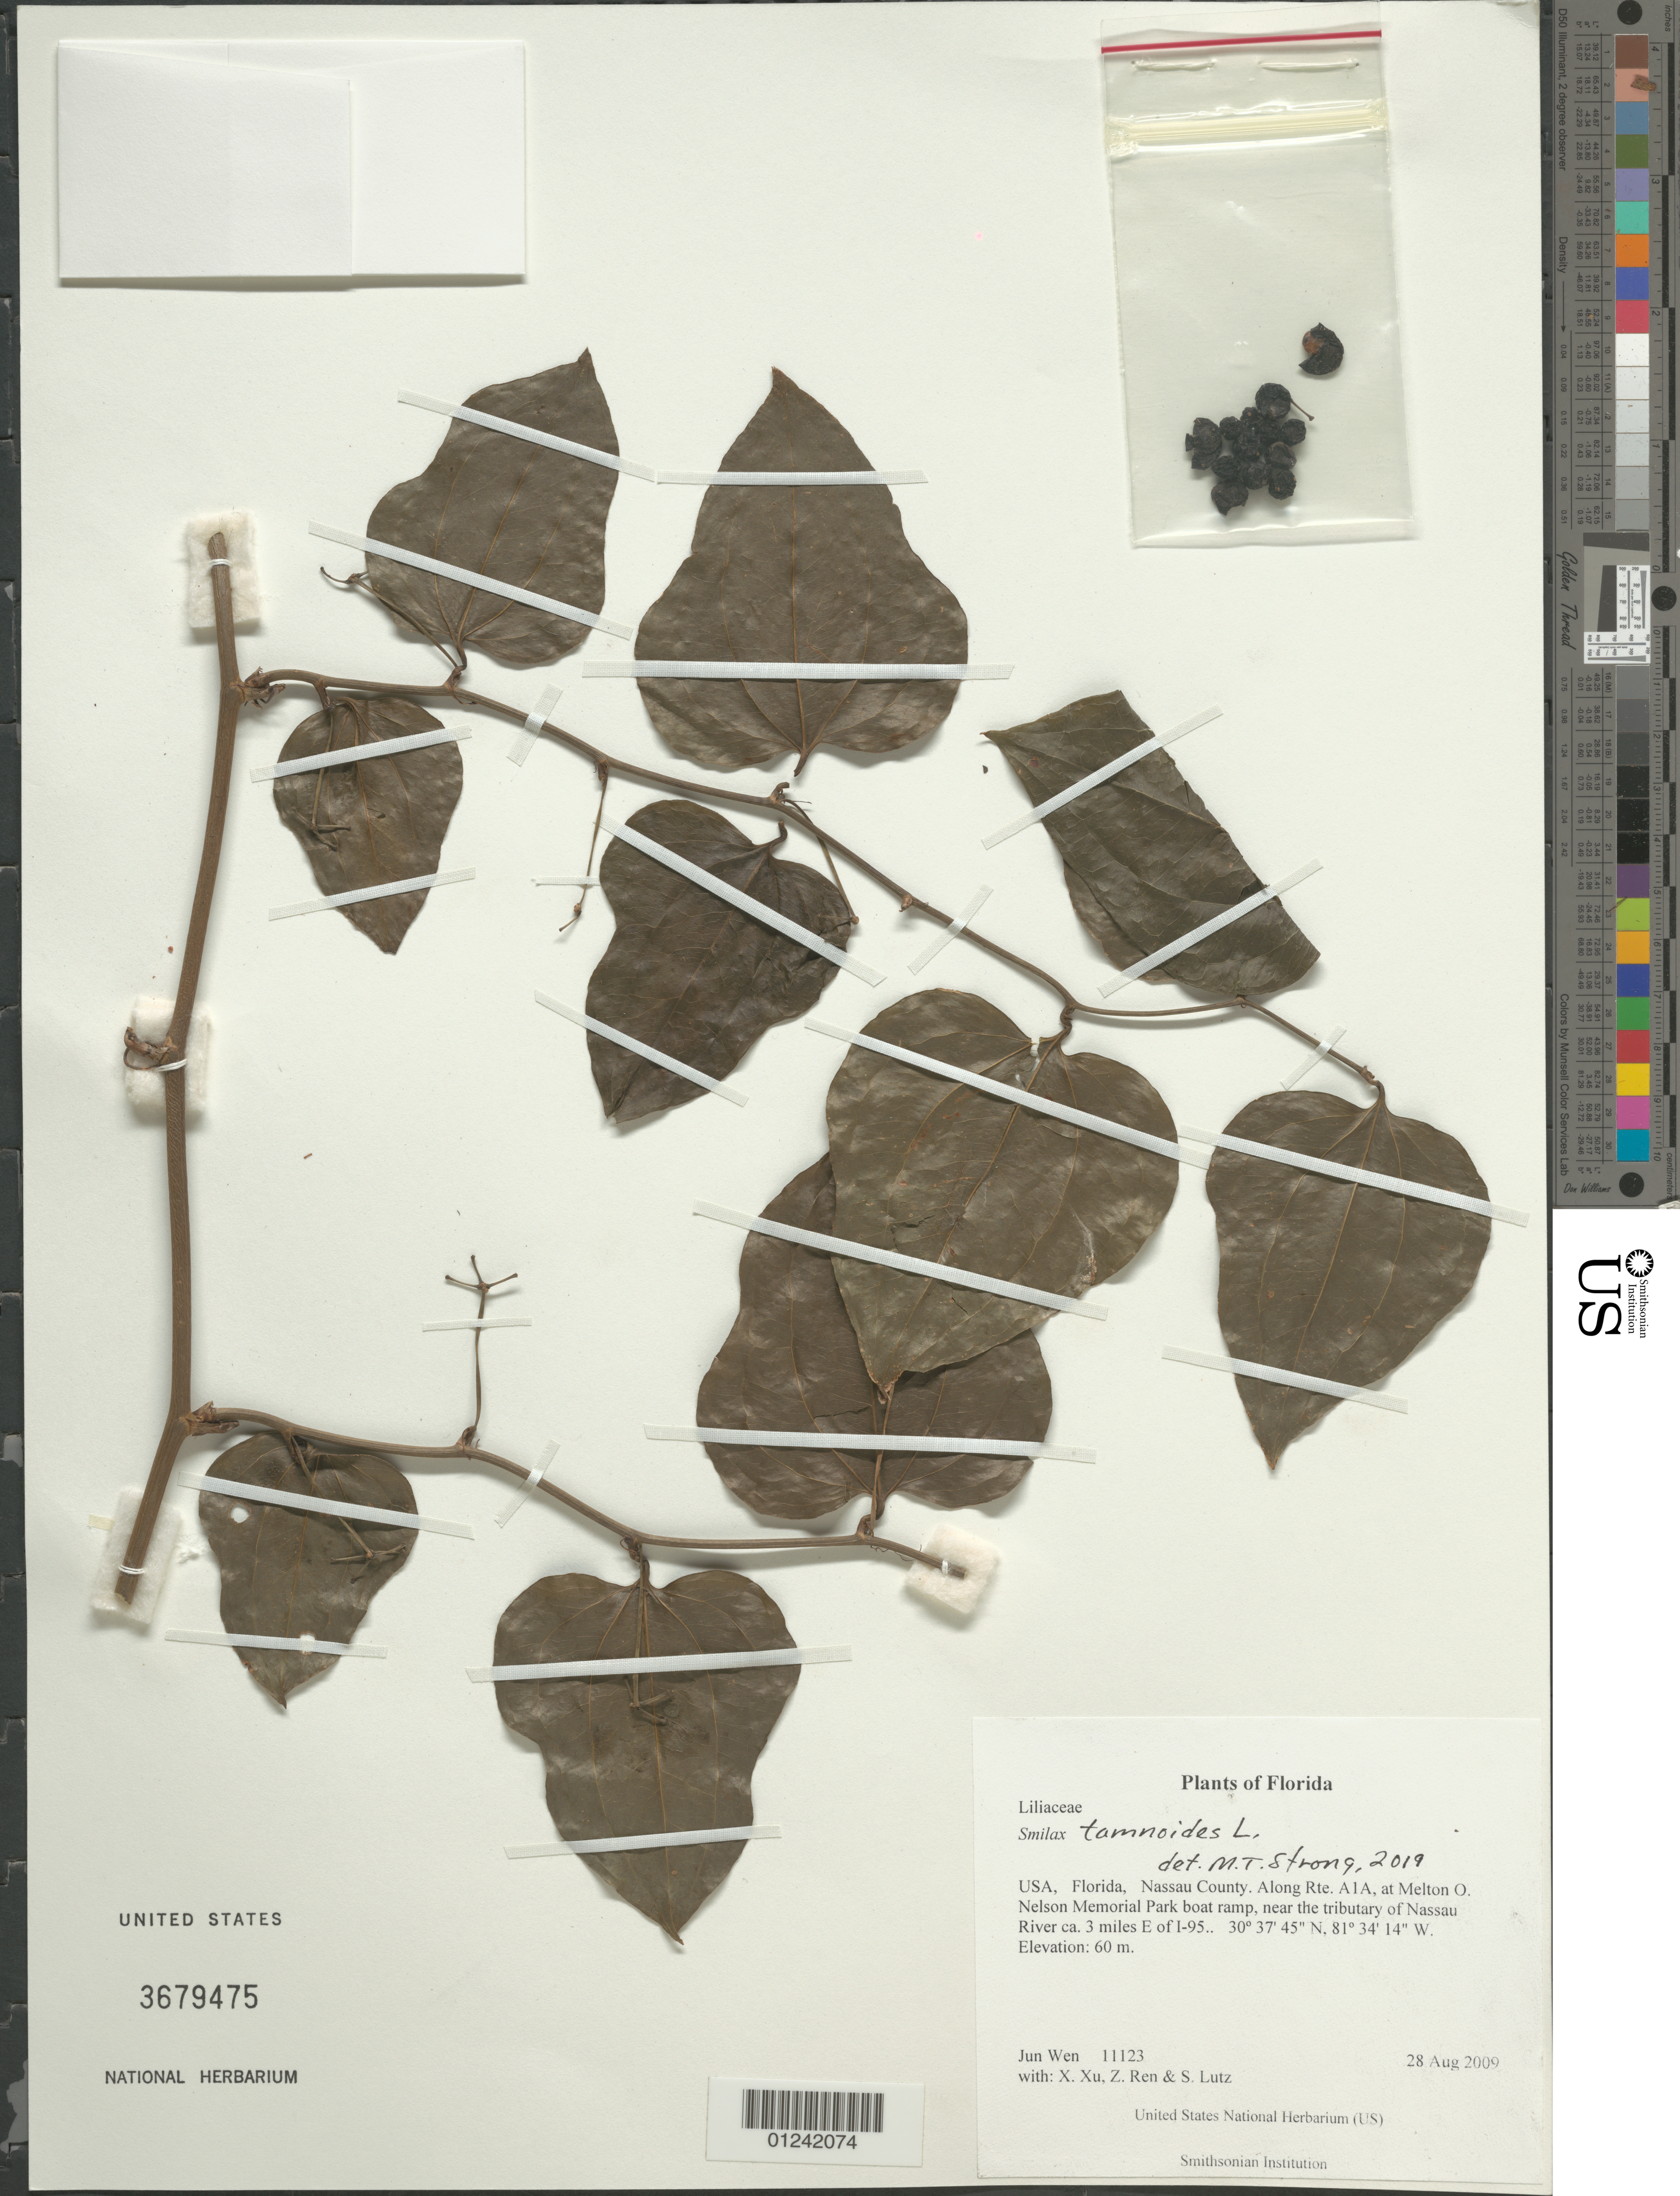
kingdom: Plantae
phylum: Tracheophyta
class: Liliopsida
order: Liliales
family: Smilacaceae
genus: Smilax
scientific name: Smilax tamnoides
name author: L.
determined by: Strong, Mark T., (BOT), Smithsonian Institution - National Museum of Natural History (UNITED STATES)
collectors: J. Wen, X. Xu, Z. Ren & S. Lutz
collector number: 11123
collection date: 2009-08-28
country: United States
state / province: Florida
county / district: Nassau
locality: Along Rte. A1A, at Melton O. Nelson Memorial Park boat ramp, near the tributary of Nassau River ca. 3 miles E of I-95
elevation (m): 60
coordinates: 30 37 45.1 N, 81 34 14.4 W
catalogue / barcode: US 3679475